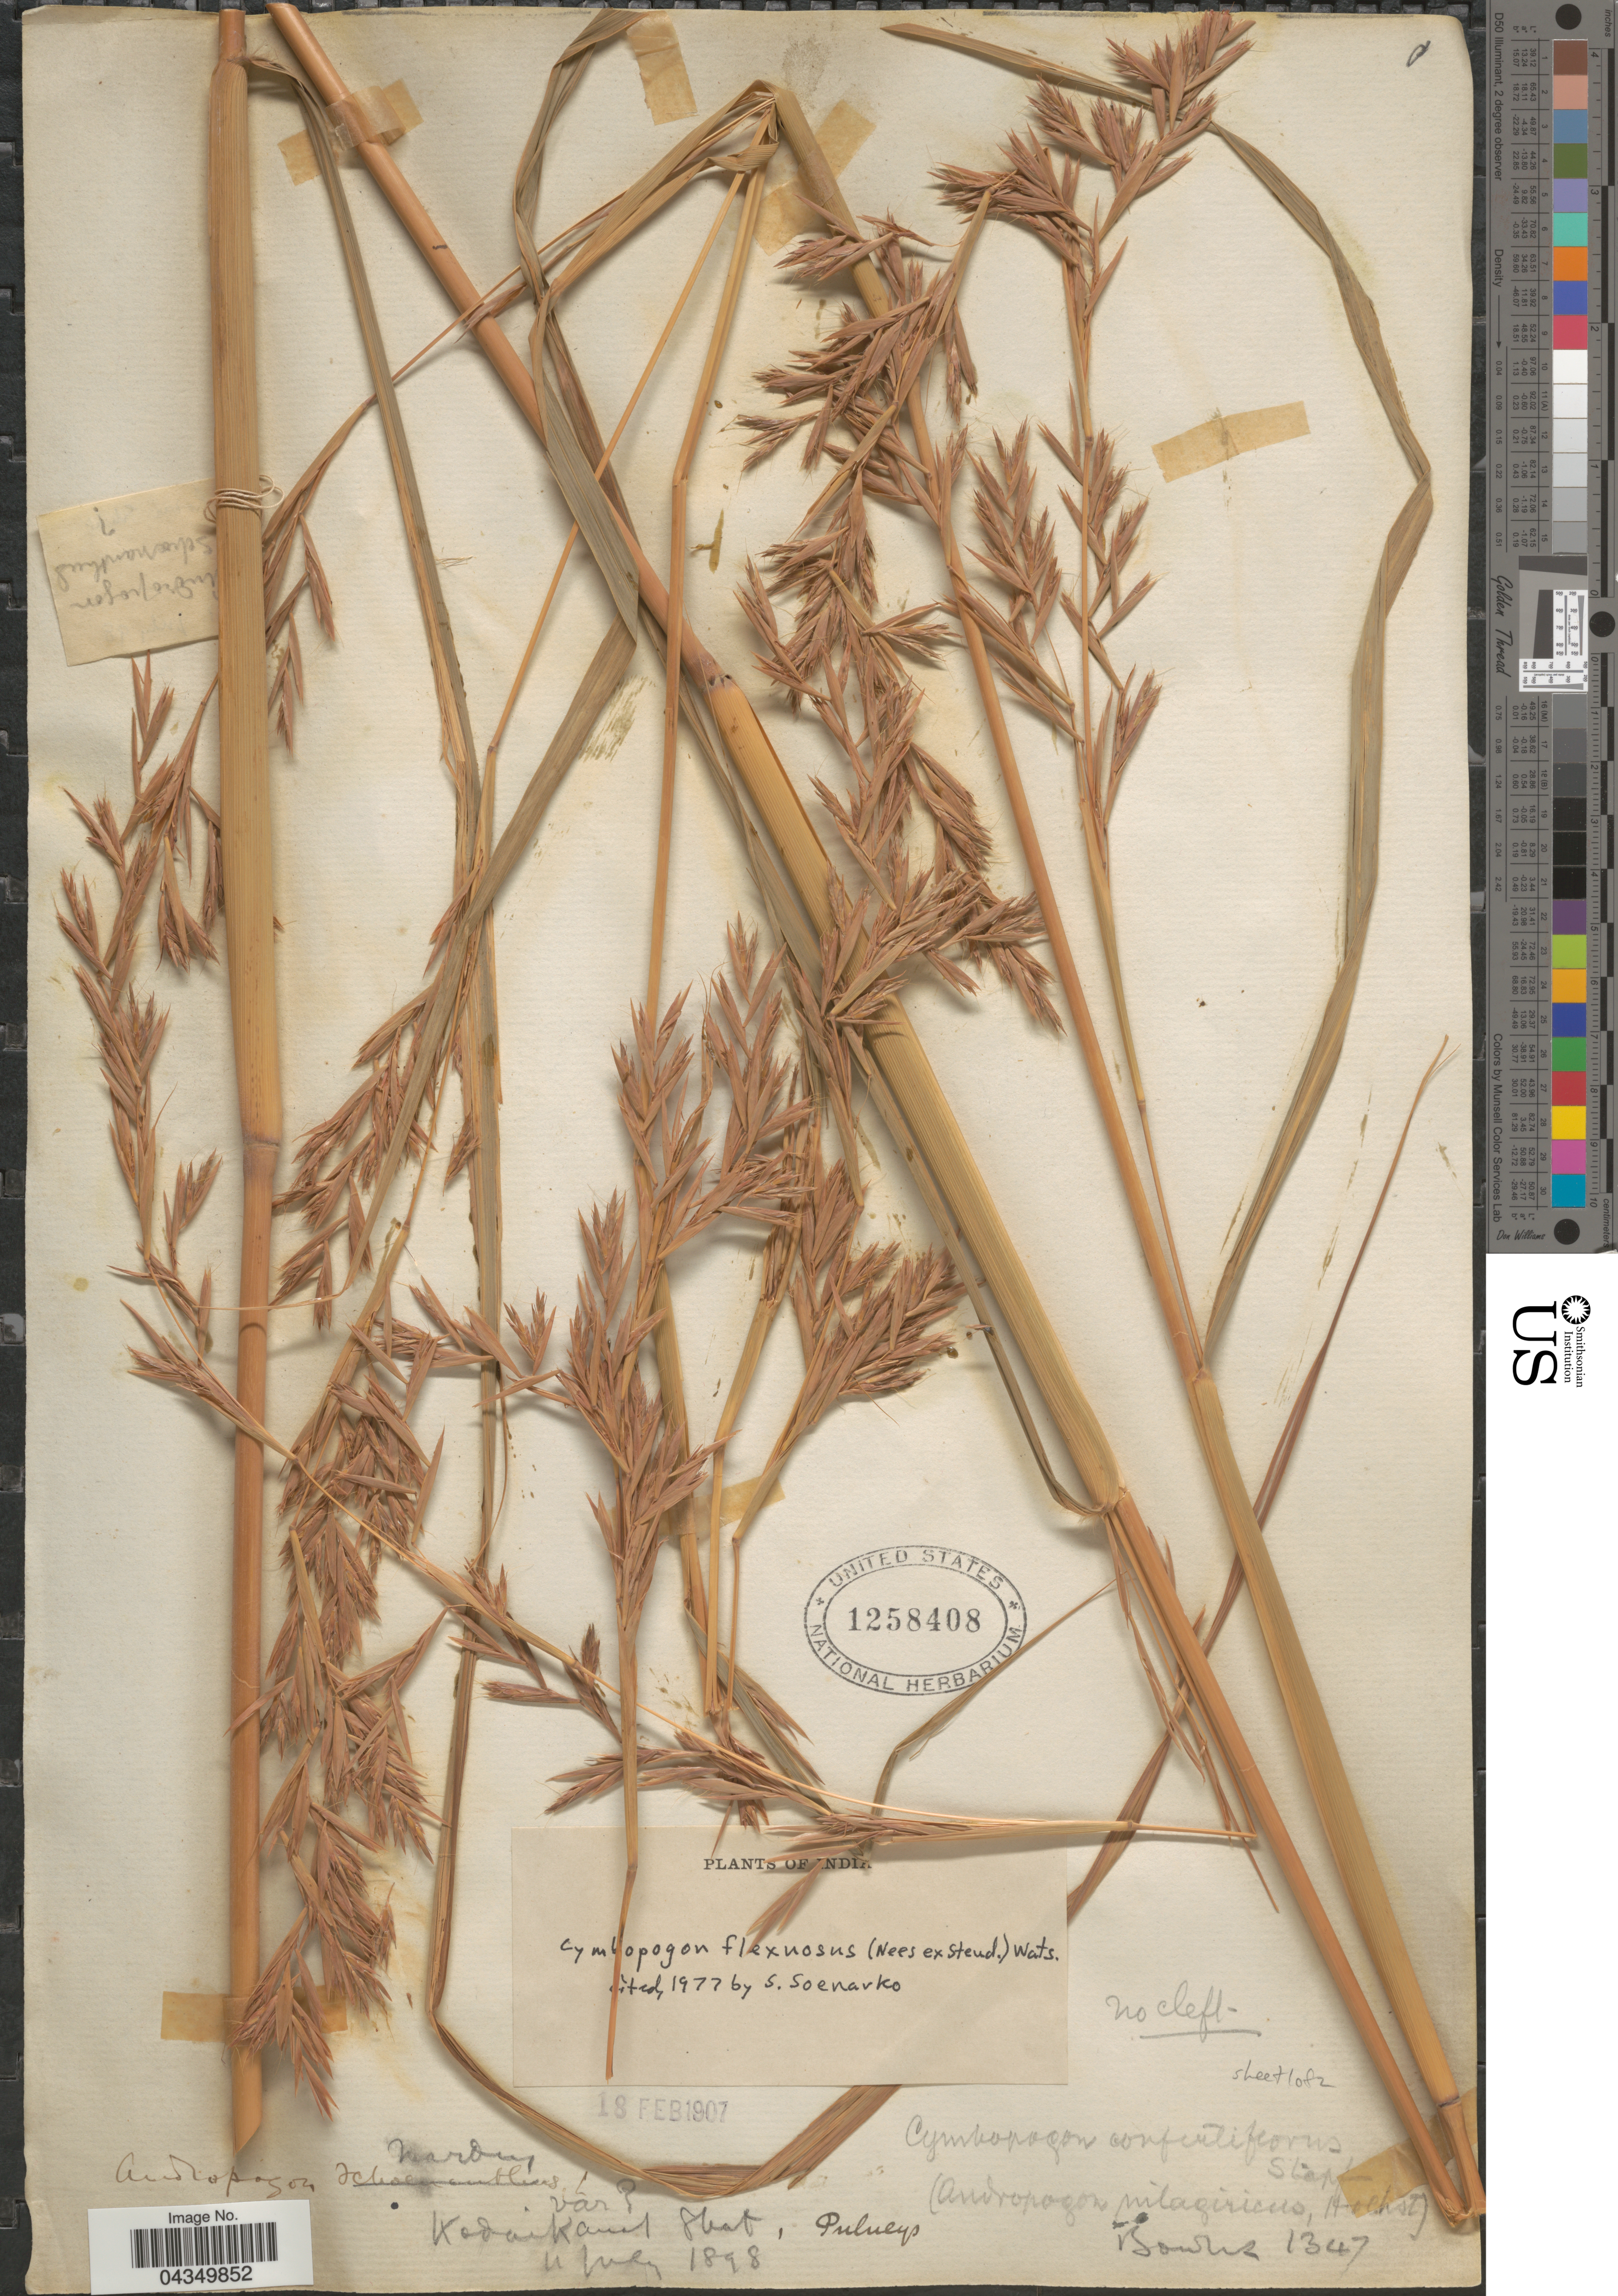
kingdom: Plantae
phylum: Tracheophyta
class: Liliopsida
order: Poales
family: Poaceae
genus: Cymbopogon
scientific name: Cymbopogon flexuosus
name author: (Nees ex Steud.) Will. Watson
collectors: Bowles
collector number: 1347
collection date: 1898-07-04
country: India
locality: Kodaikanal Ghat, Pulneys.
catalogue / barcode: US 1258408